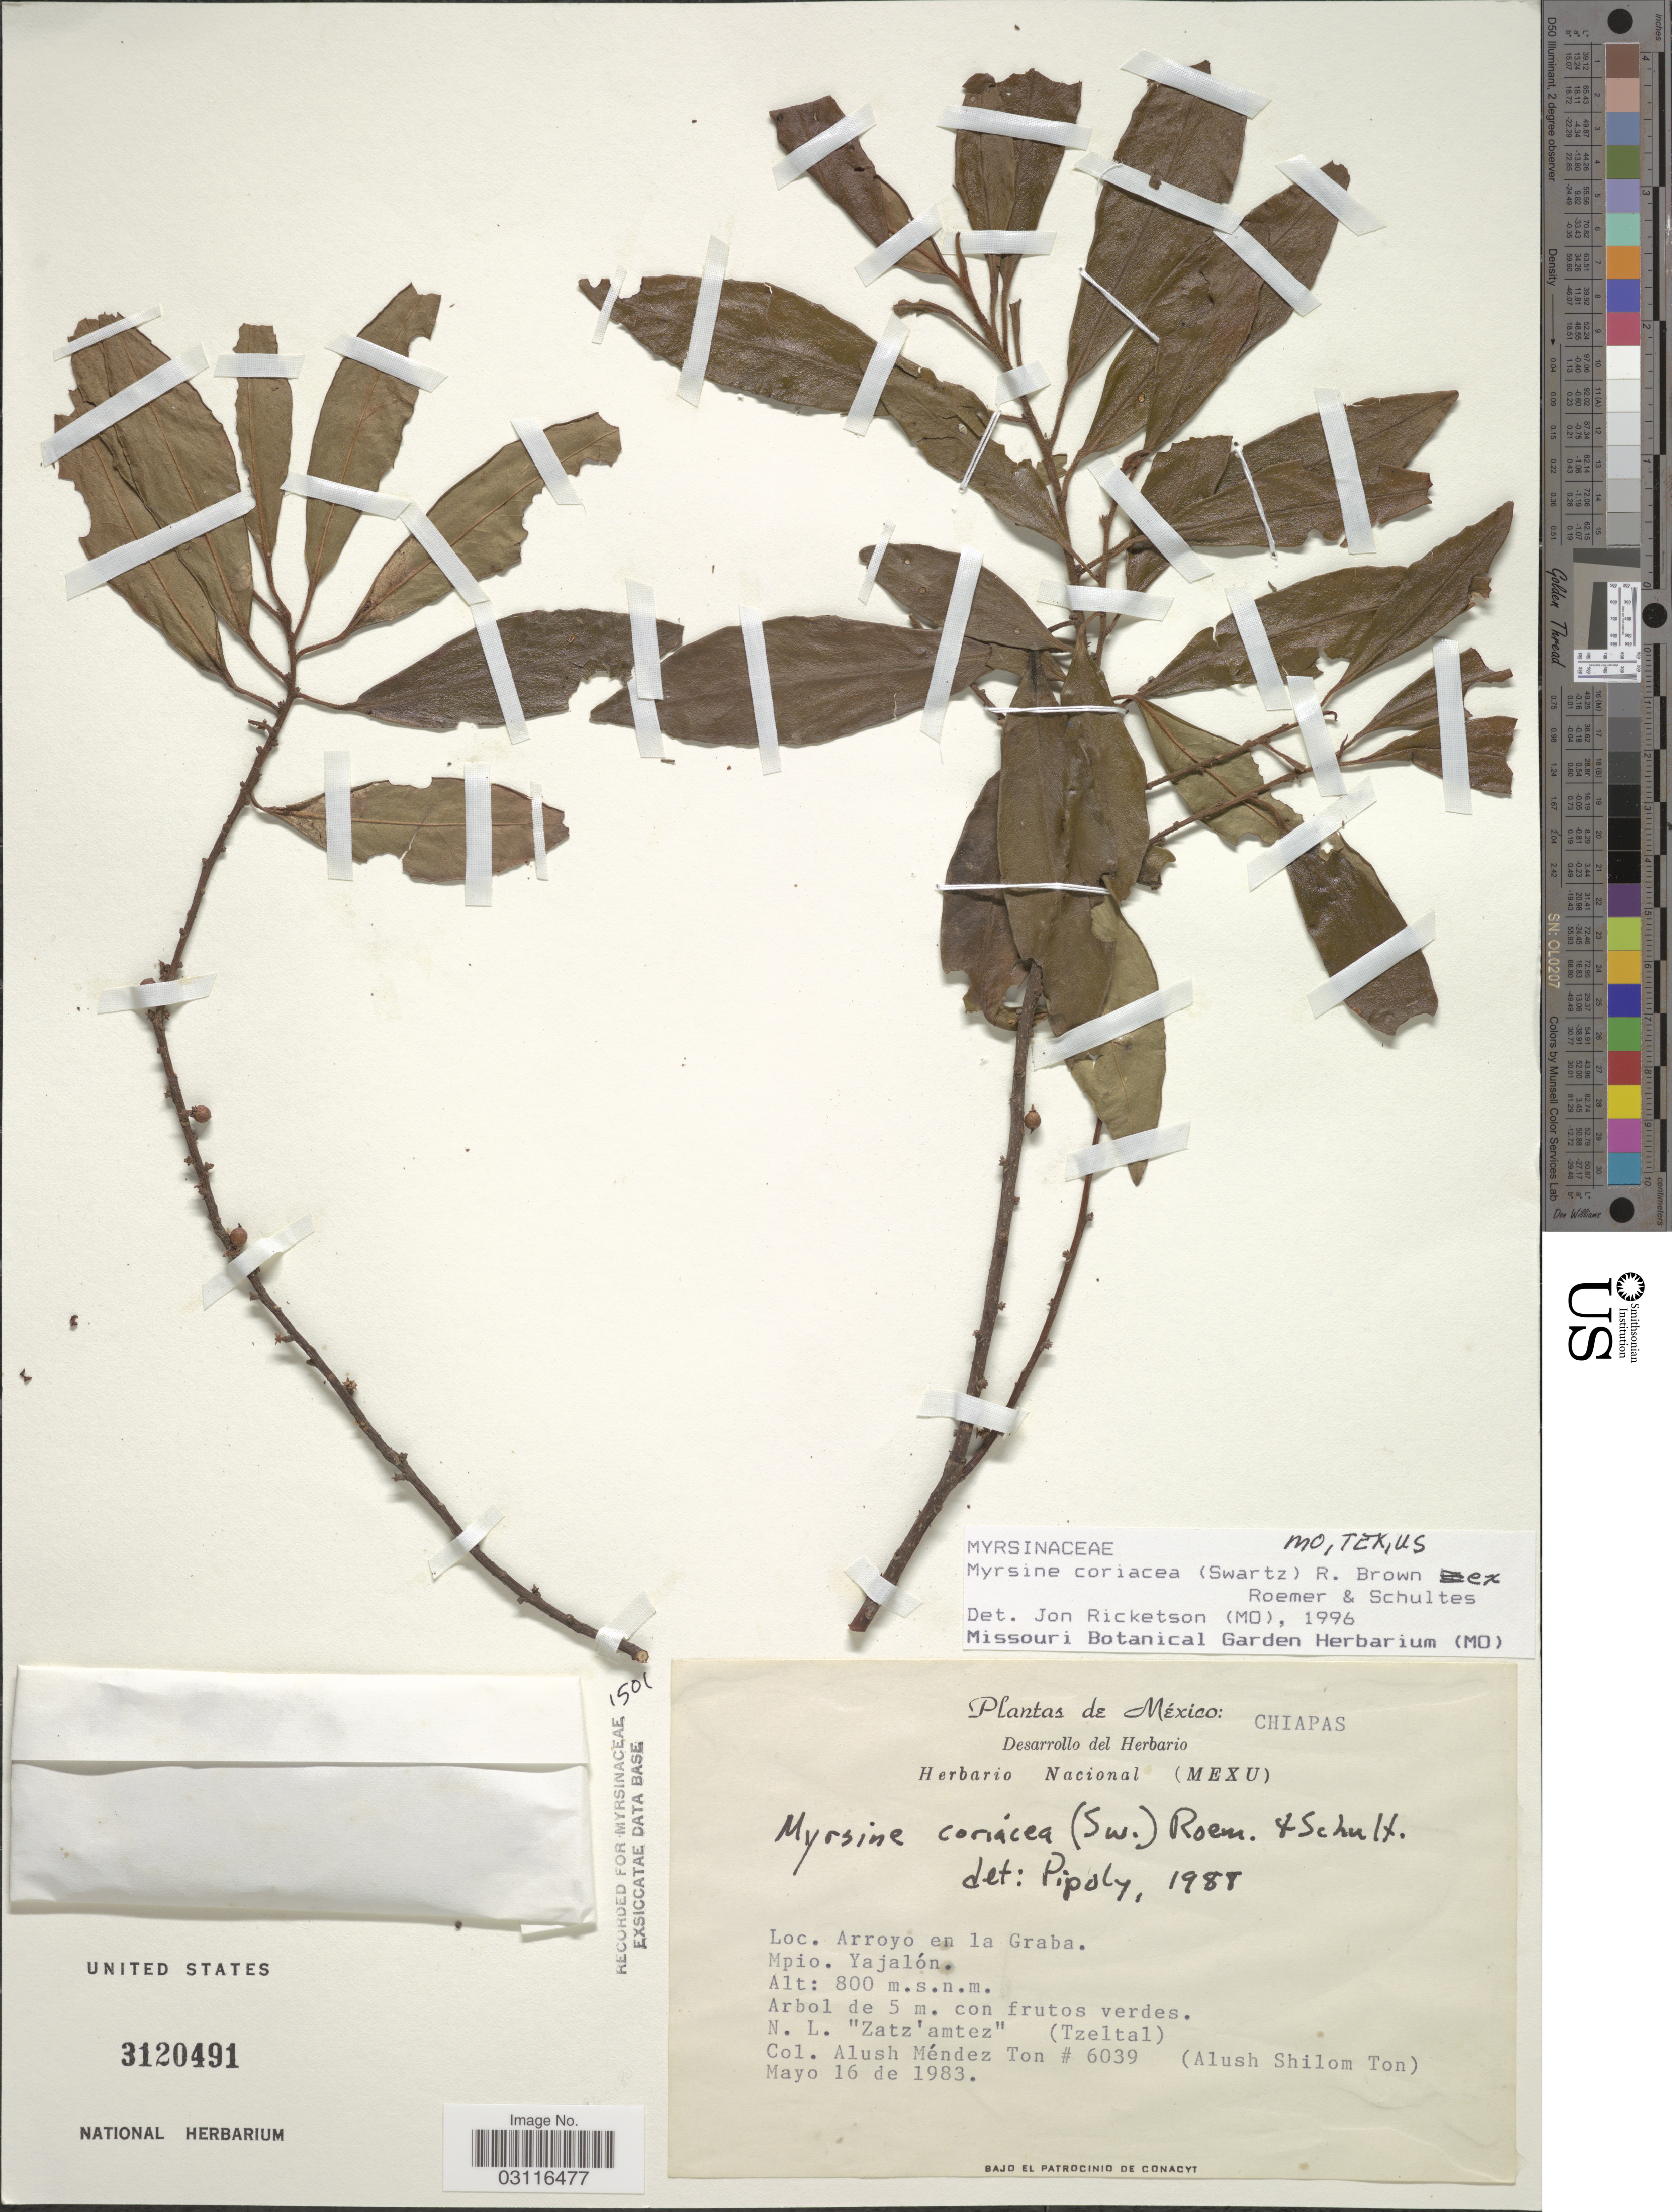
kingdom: Plantae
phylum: Tracheophyta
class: Magnoliopsida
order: Ericales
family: Primulaceae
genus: Myrsine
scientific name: Myrsine coriacea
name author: (Sw.) R. Br. ex Roem. & Schult.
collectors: A. Méndez Ton & A. M. Ton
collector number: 6039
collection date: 1983-05-16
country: Mexico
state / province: Chiapas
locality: Arroyo en la Graba. Mpio. Yajalón.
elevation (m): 800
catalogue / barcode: US 3120491